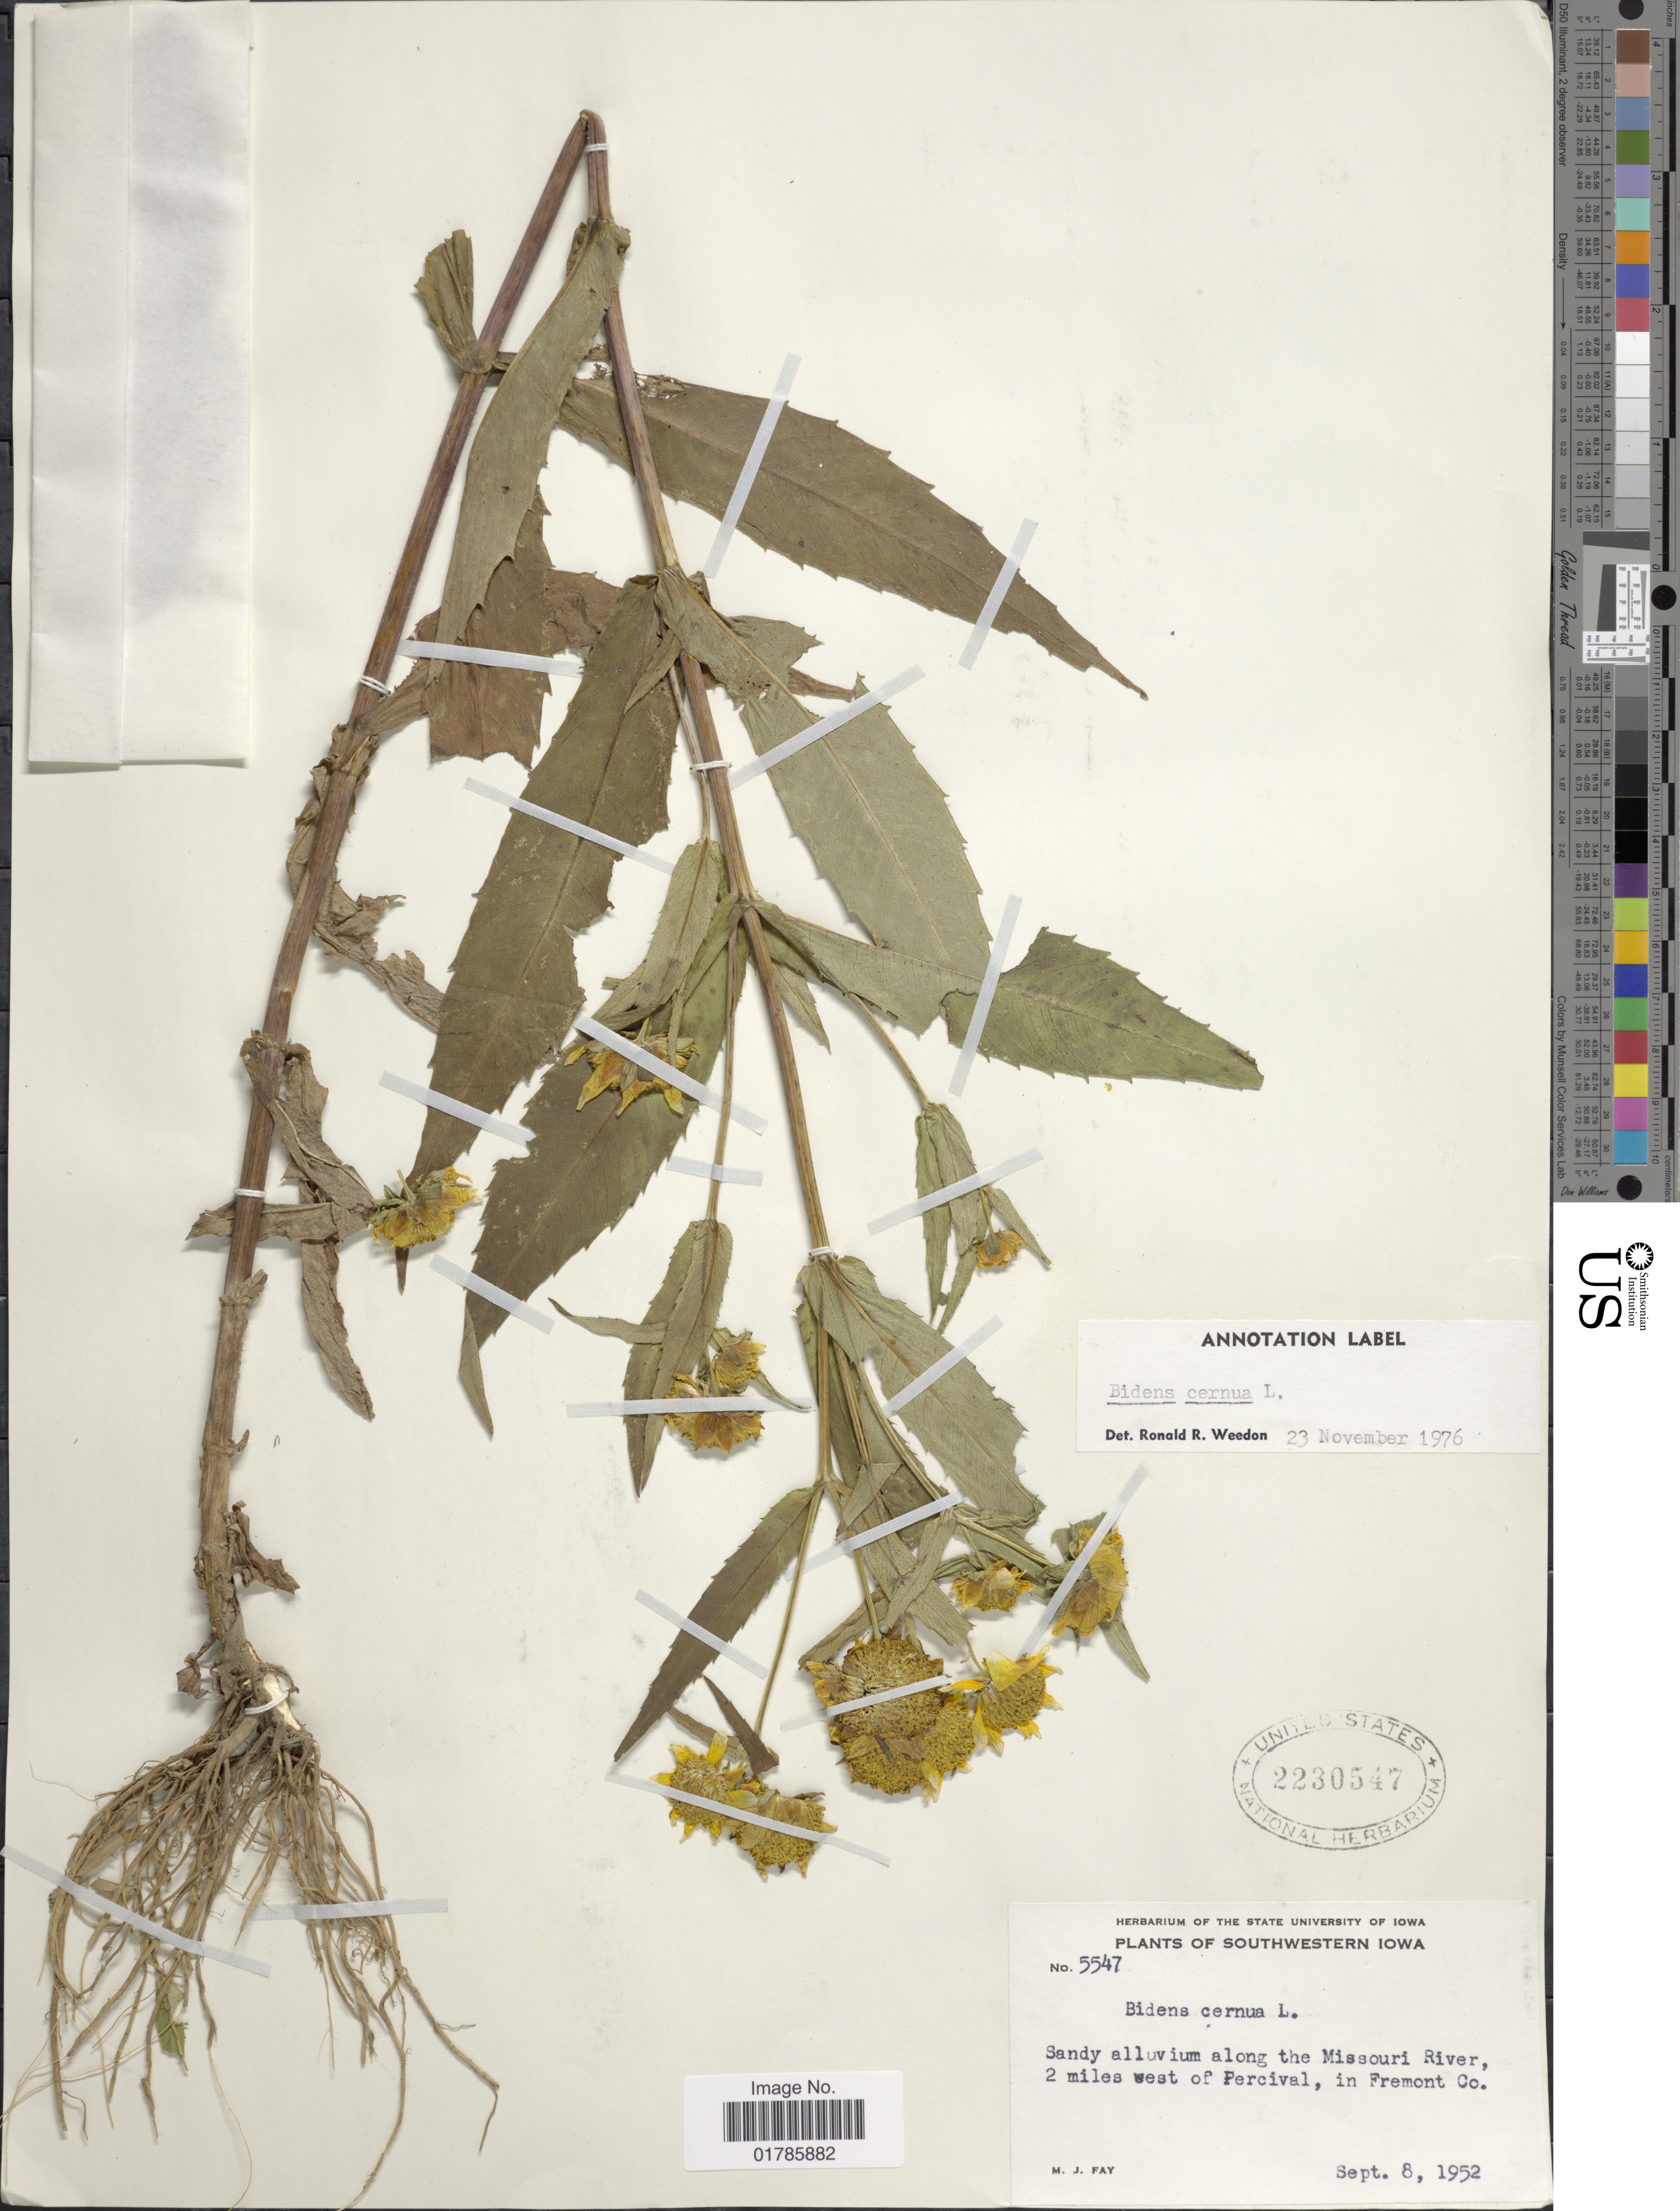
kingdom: Plantae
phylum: Tracheophyta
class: Magnoliopsida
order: Asterales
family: Asteraceae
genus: Bidens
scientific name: Bidens cernua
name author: L.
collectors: M. Fay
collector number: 5547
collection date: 1952-09-08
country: United States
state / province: Iowa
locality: Southwestern Iowa, along the Missouri River, 2 miles West of Percival, in Fremont Co.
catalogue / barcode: US 2230547